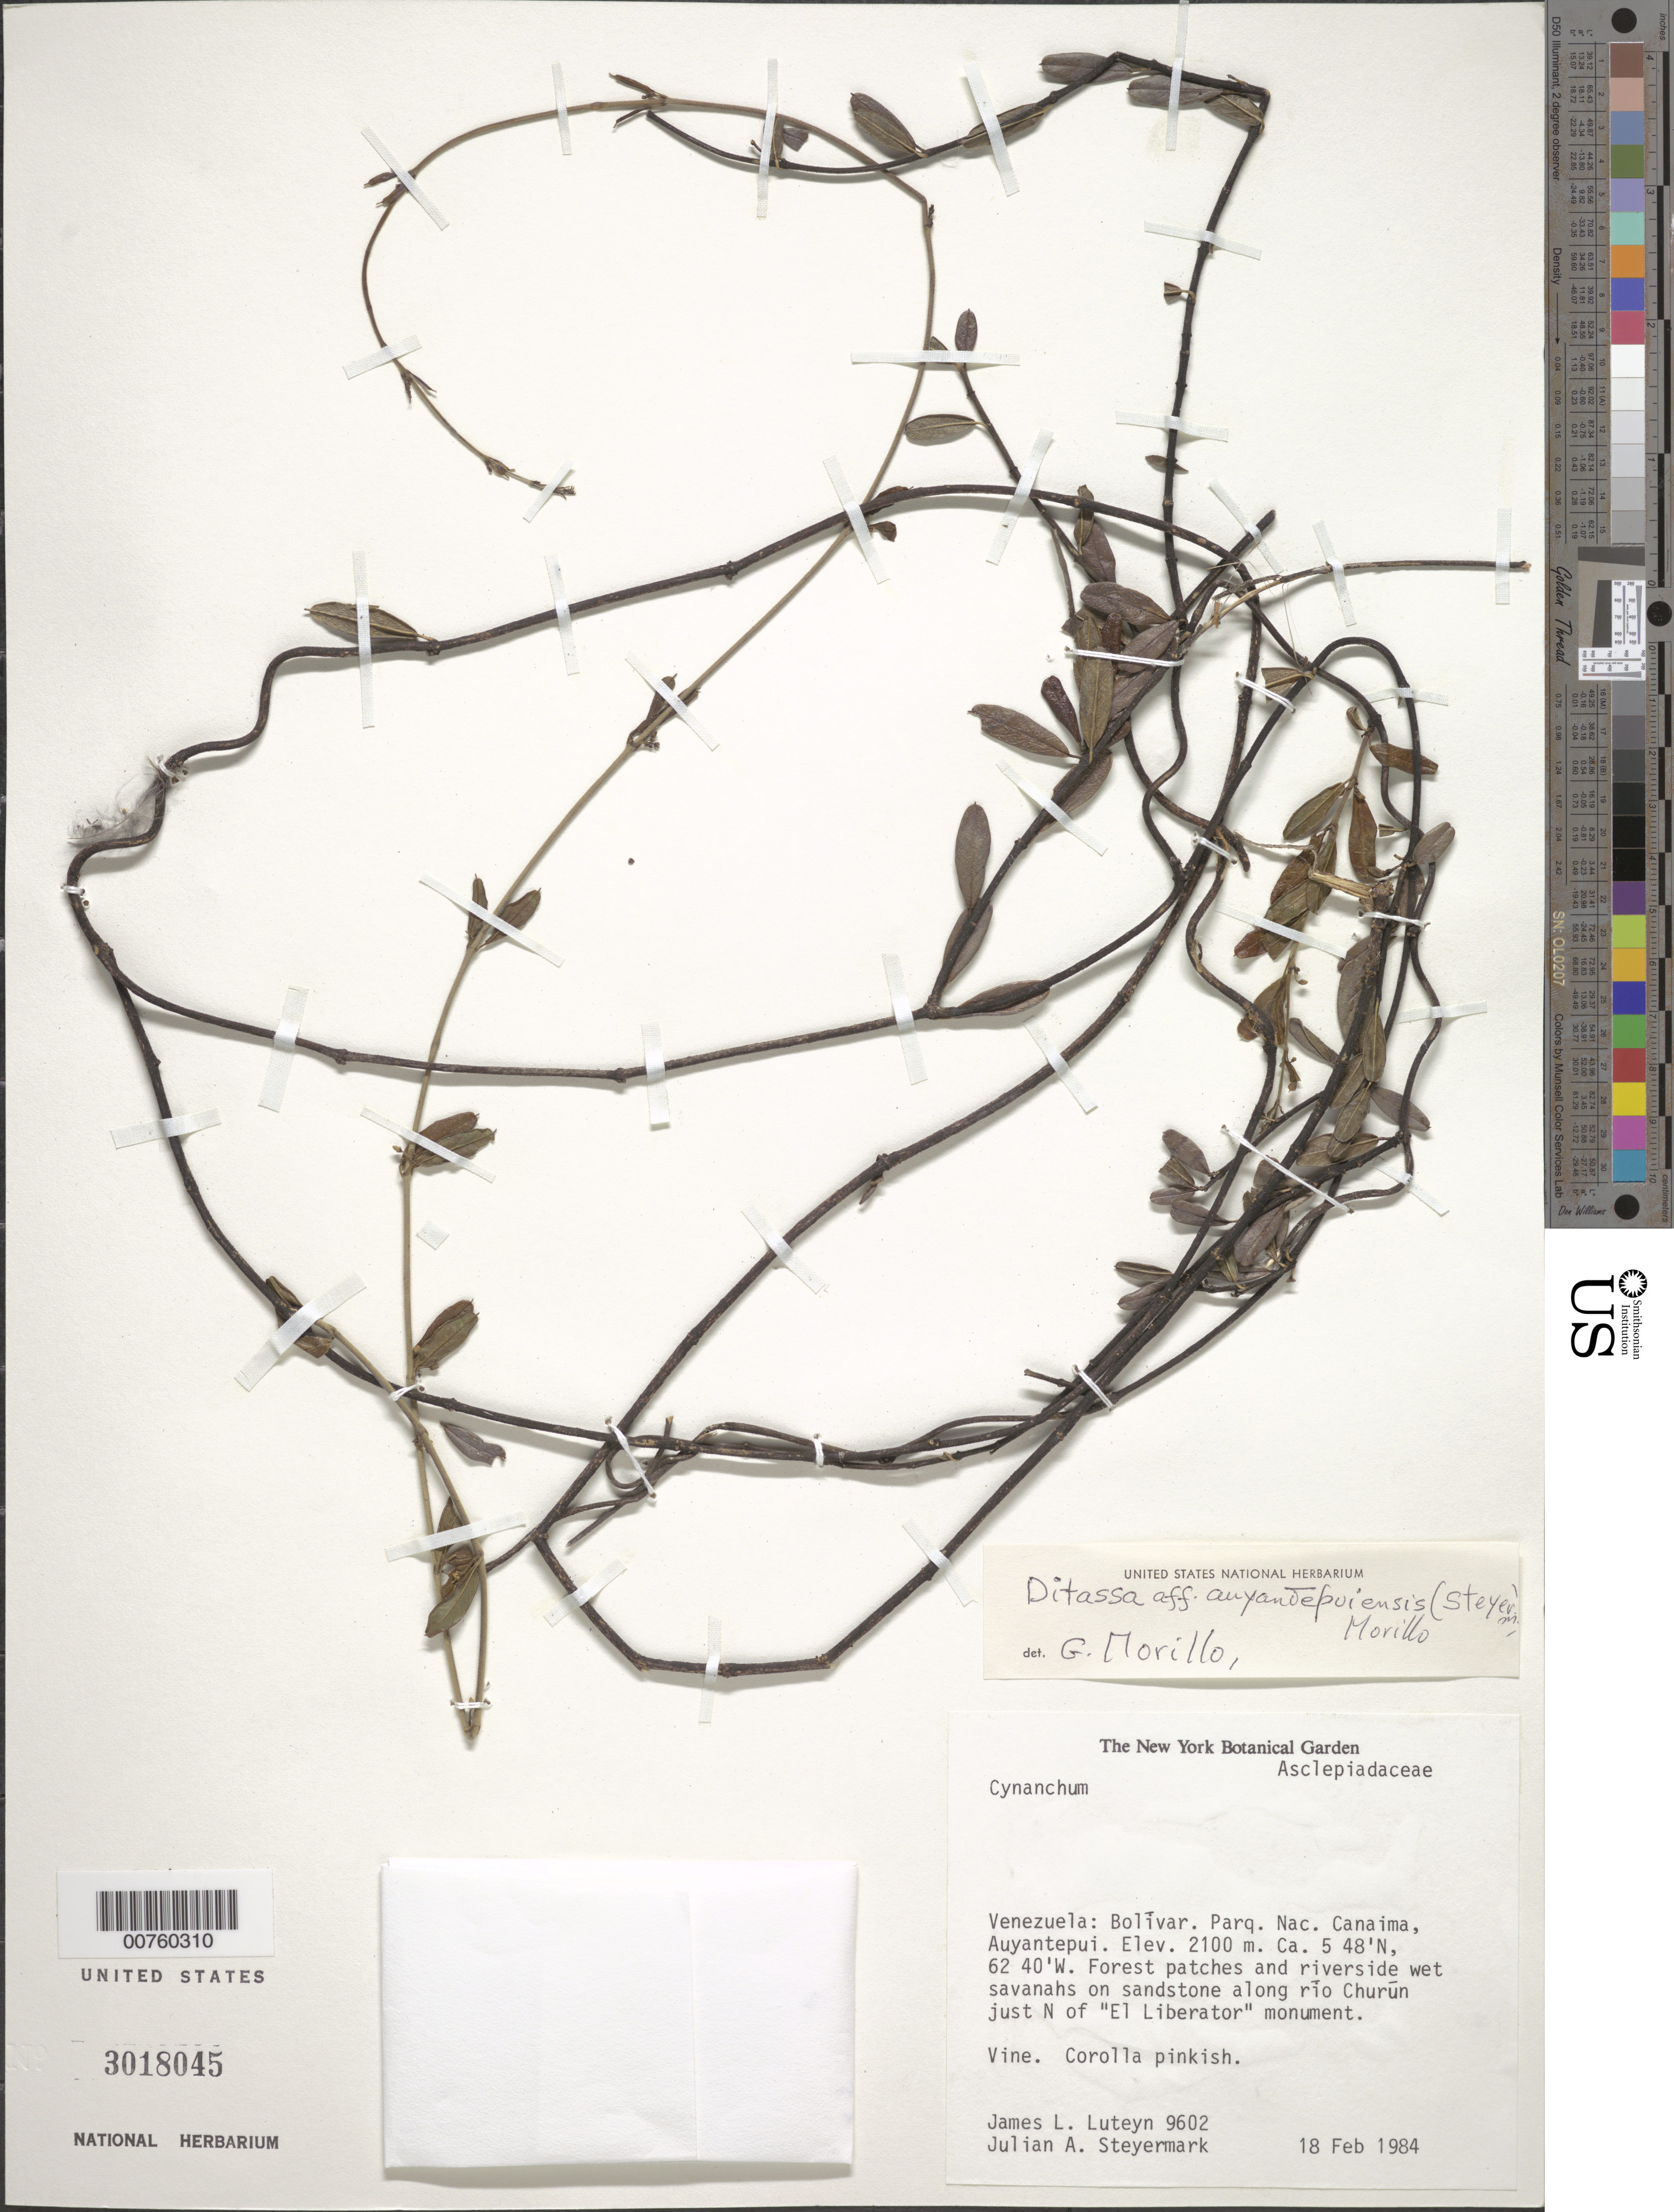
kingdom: Plantae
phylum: Tracheophyta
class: Magnoliopsida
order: Gentianales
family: Apocynaceae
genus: Ditassa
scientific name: Ditassa auyantepuiensis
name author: (Steyerm.) Morillo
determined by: Morillo, G. N.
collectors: J. L. Luteyn, J. Steyermark & O. Huber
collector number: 9602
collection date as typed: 18-Feb-84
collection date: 1984-02-18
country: Venezuela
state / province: Bolívar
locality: Parq. Nac. Canaima, Auyantepuí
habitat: Forest patches & riverside wet savannas on sandstone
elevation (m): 2100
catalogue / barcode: US 3018045